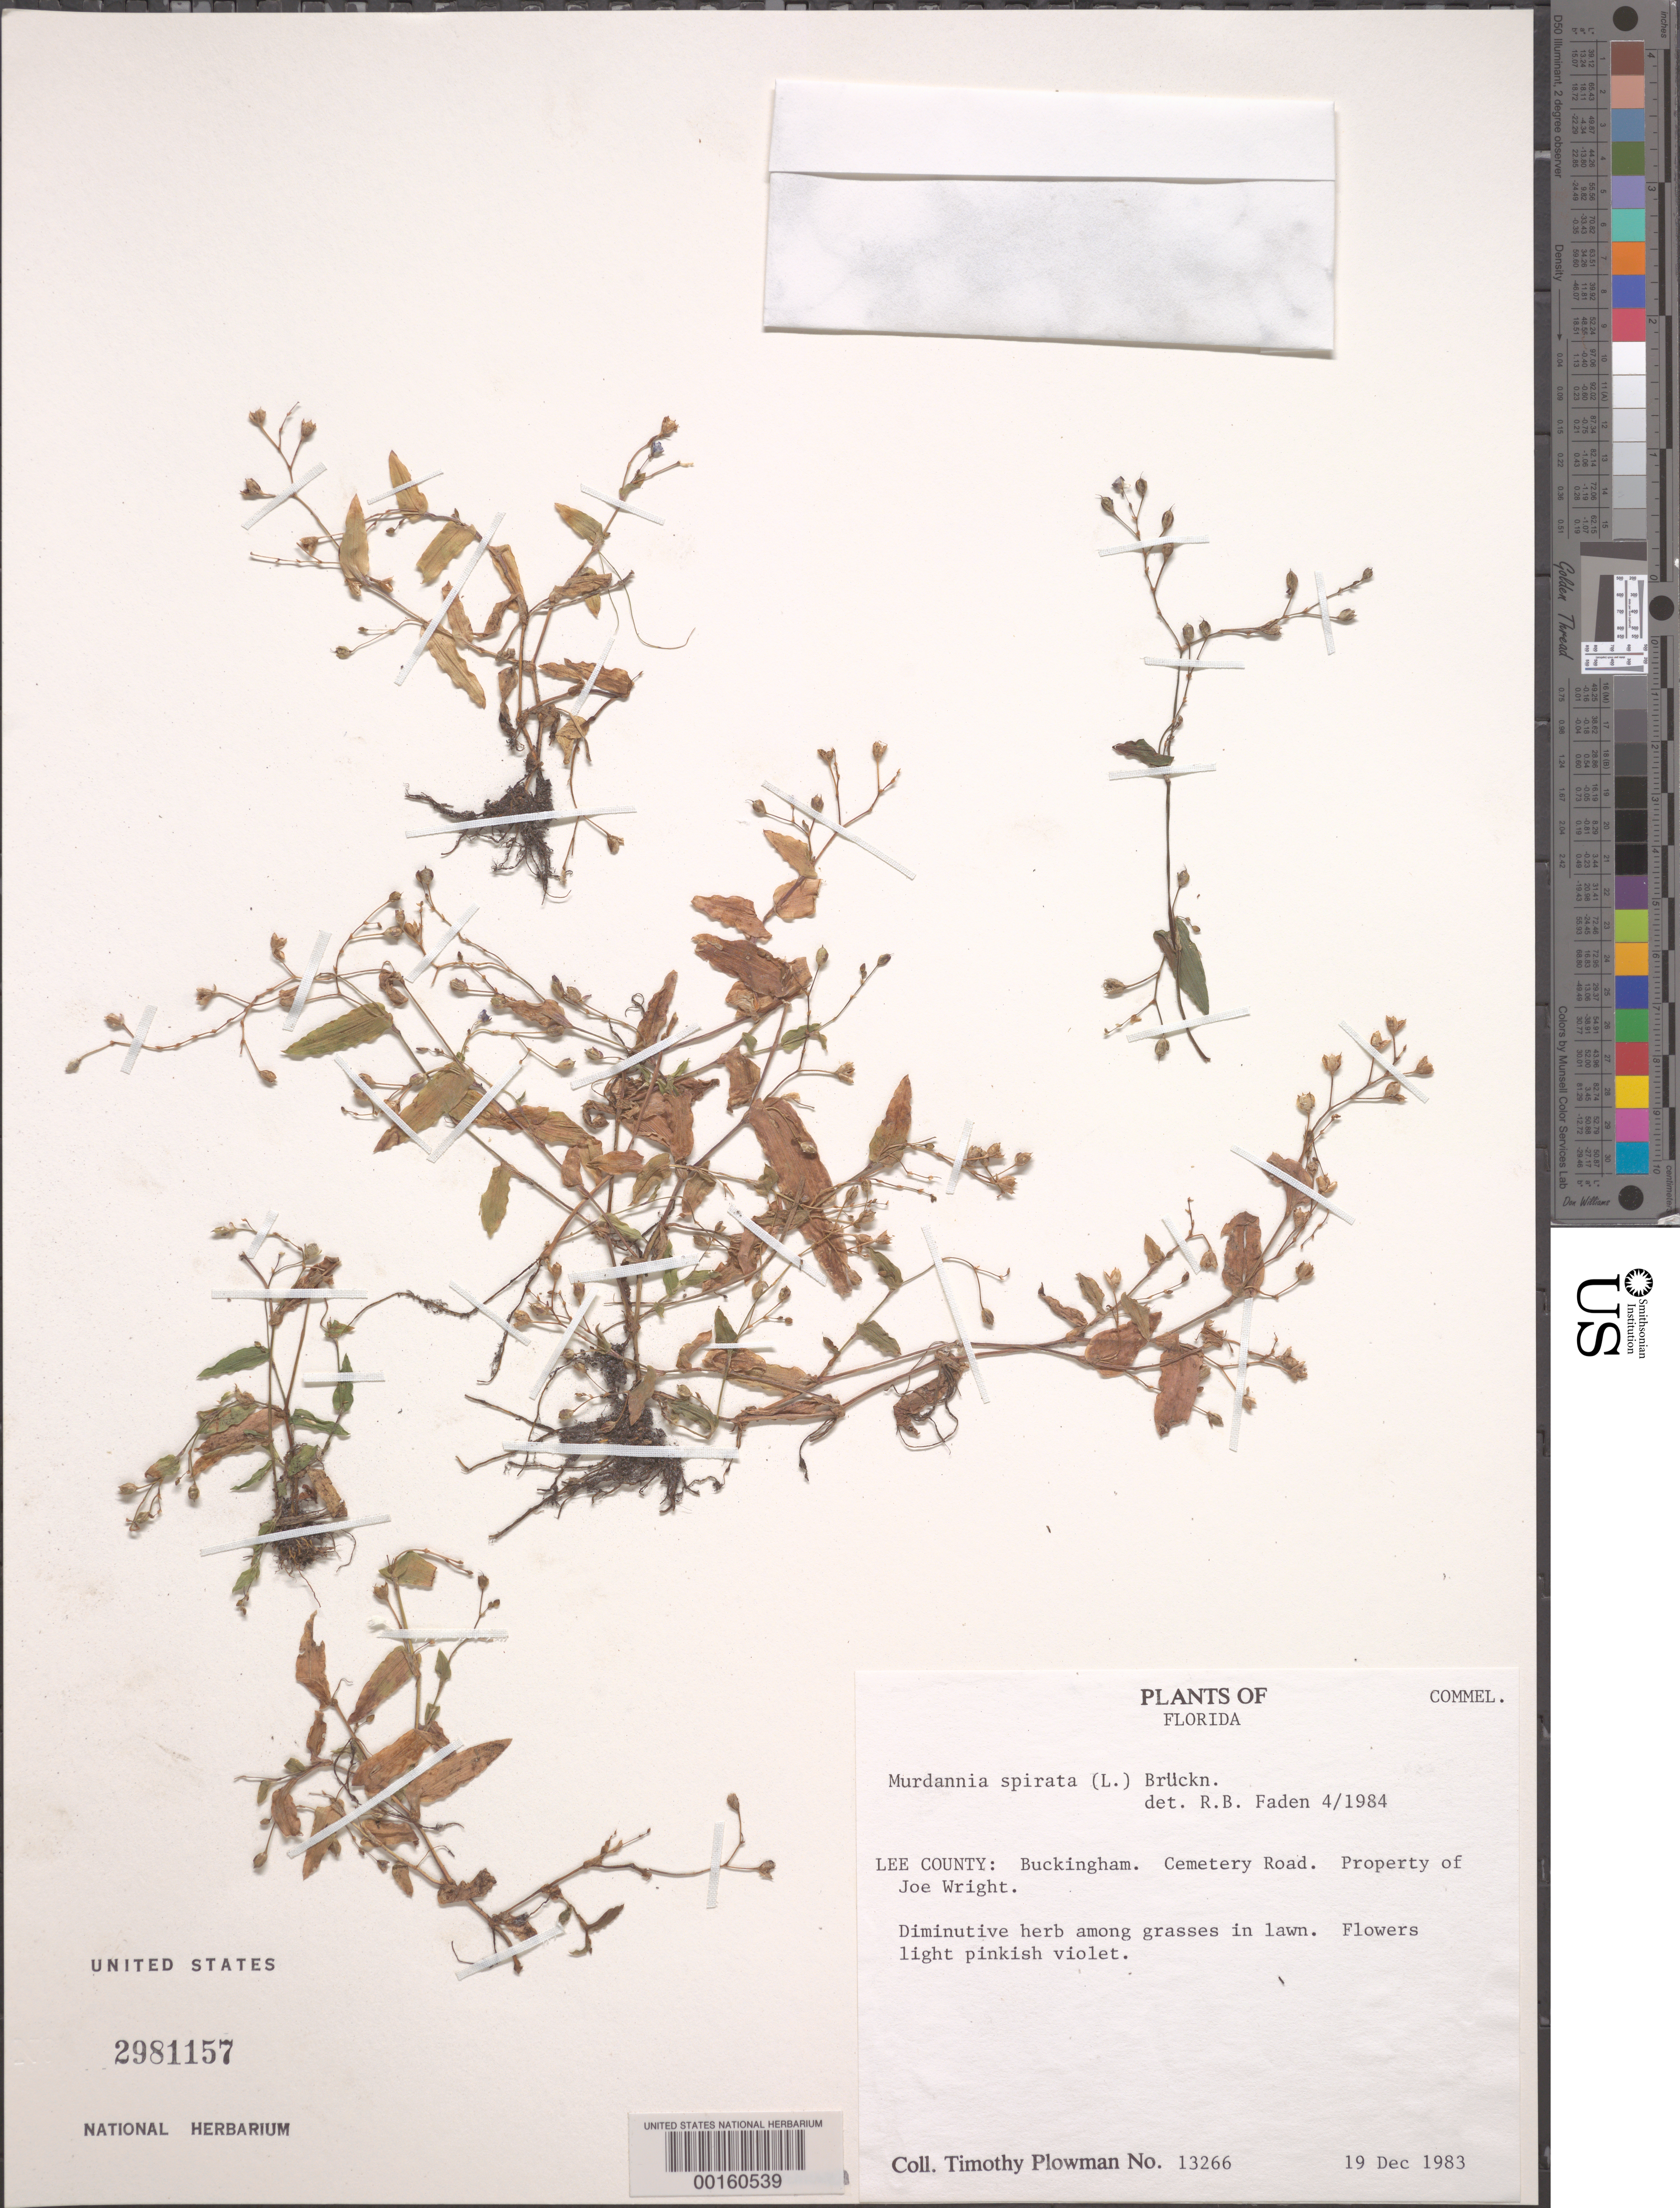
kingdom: Plantae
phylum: Tracheophyta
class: Liliopsida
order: Commelinales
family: Commelinaceae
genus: Murdannia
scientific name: Murdannia spirata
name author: (L.) G. Brückn.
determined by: Faden, Robert B., (US), Smithsonian Institution - National Museum of Natural History (UNITED STATES)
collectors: T. Plowman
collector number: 13266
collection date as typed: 19 Dec 1983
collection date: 1983-12-19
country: United States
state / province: Florida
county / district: Lee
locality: Buckingham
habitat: Lawn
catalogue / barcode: US 2981157